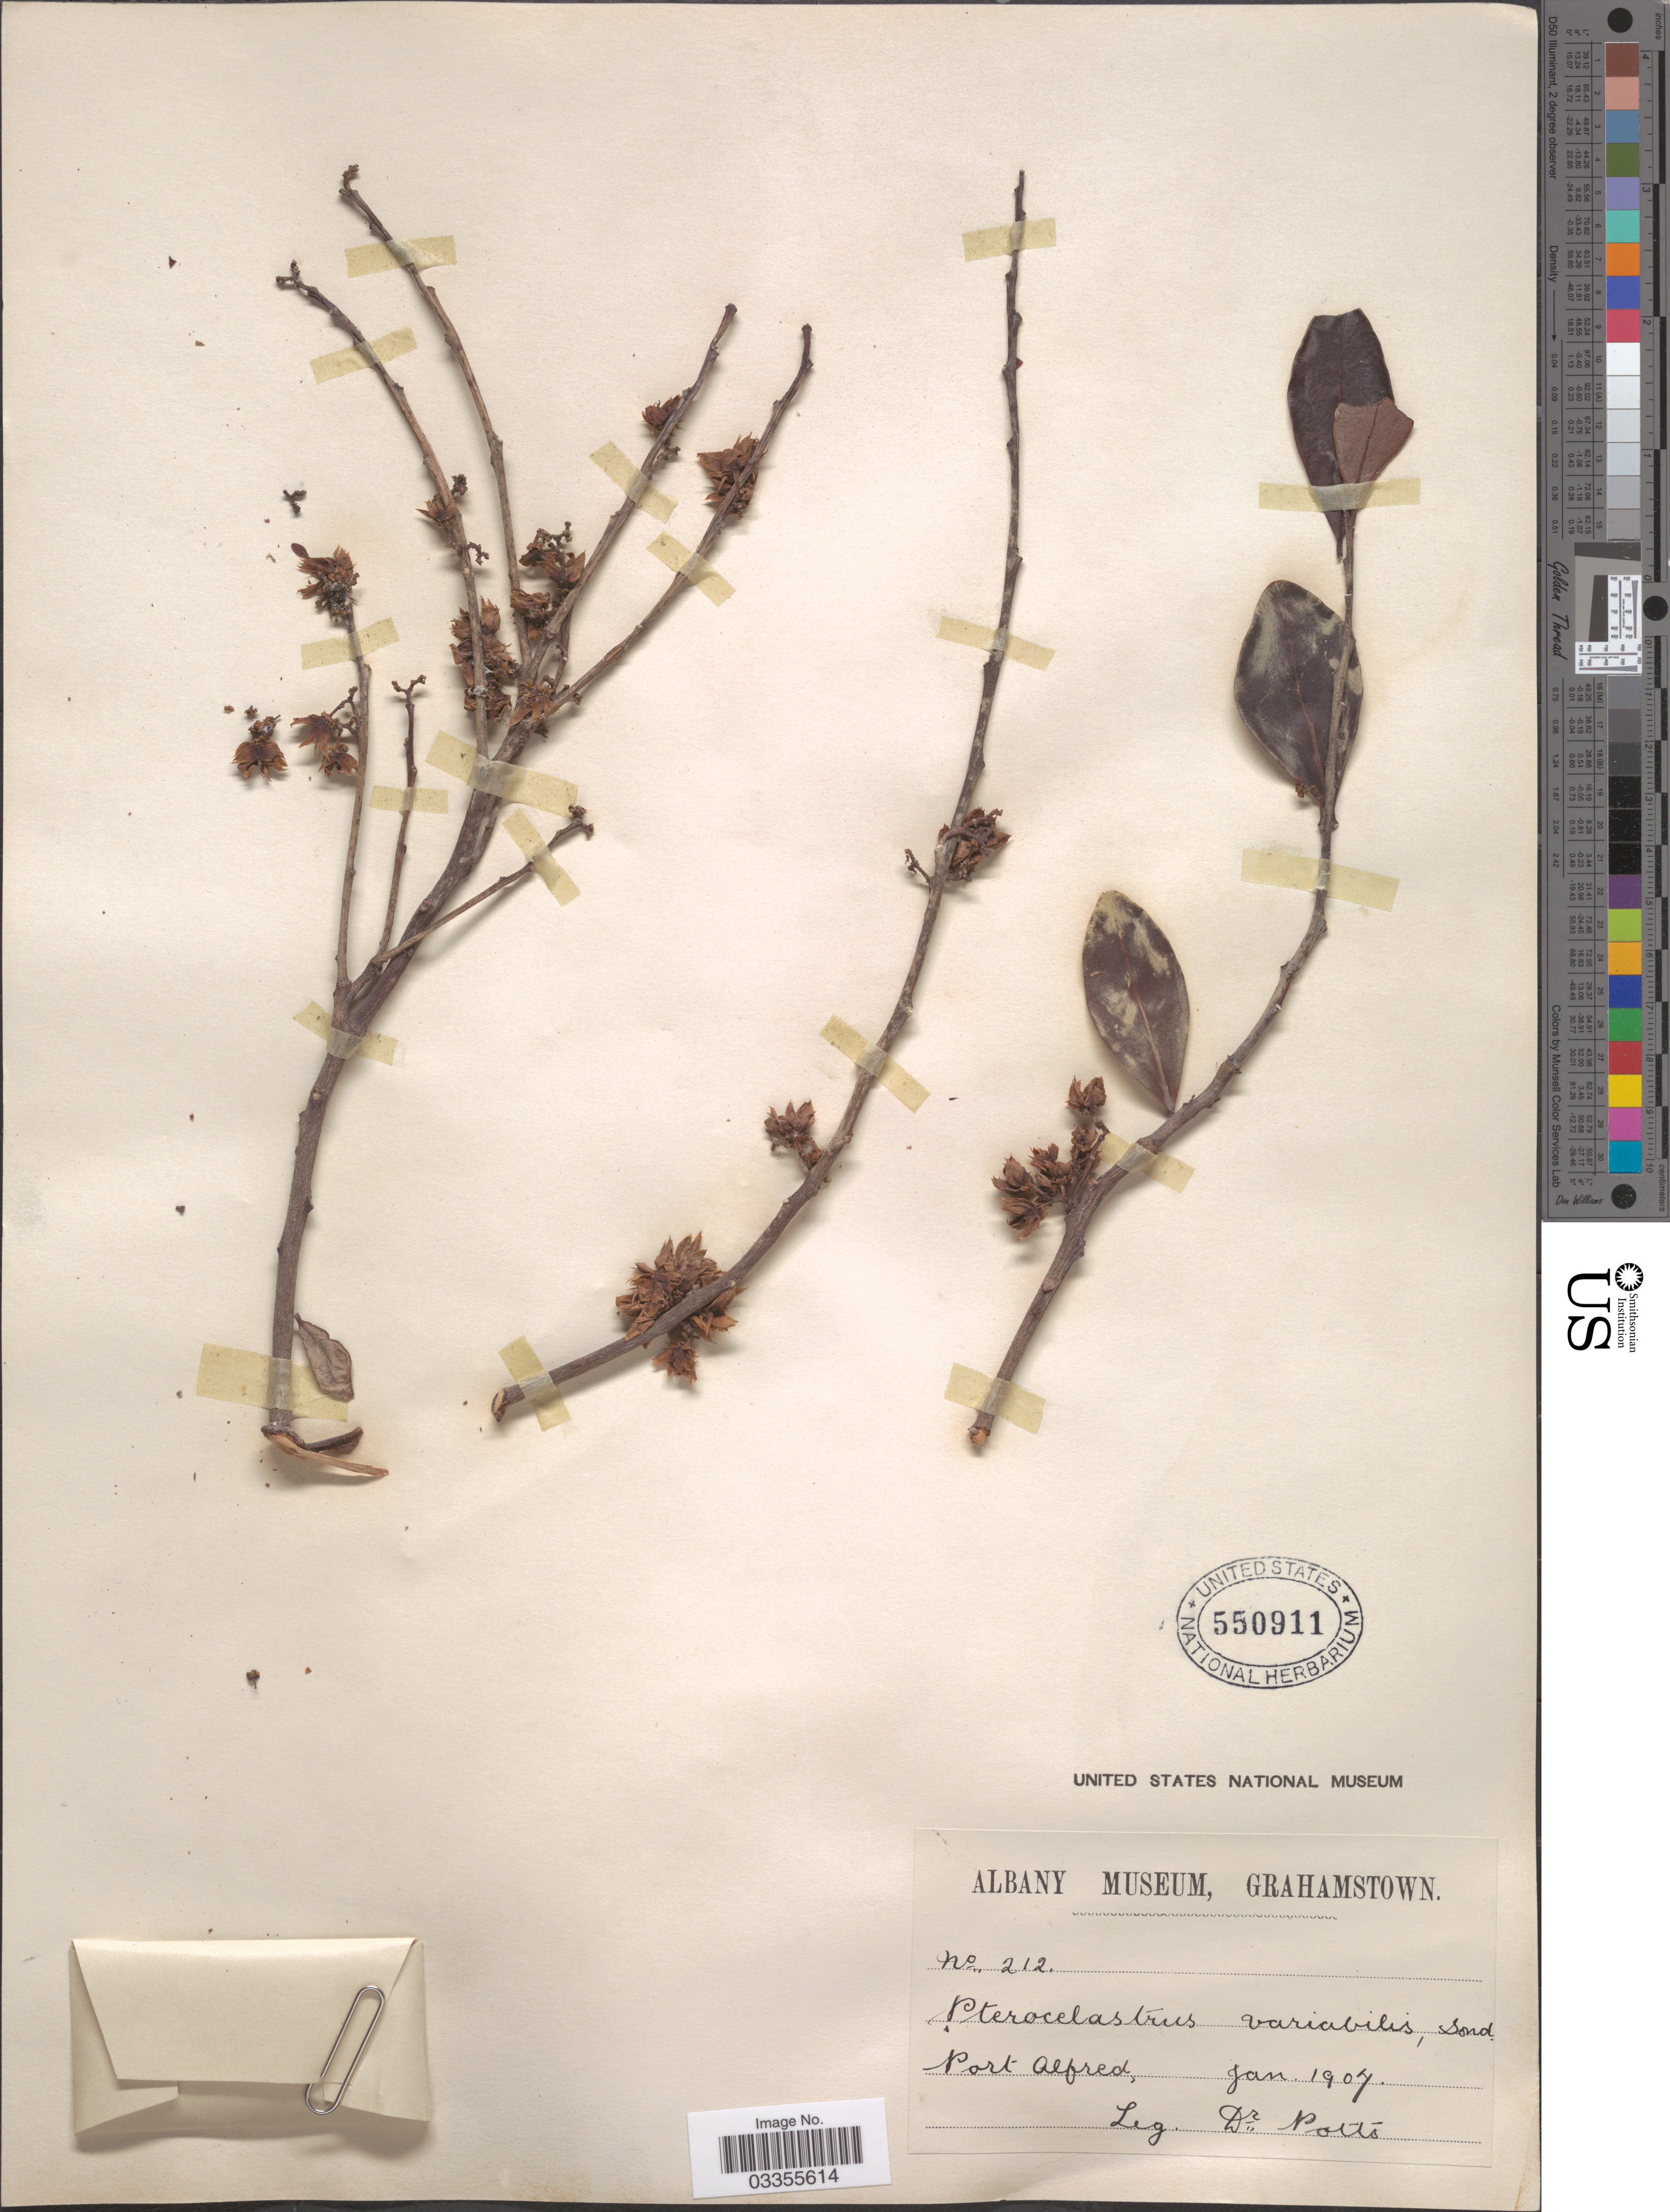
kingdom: Plantae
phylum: Tracheophyta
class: Magnoliopsida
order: Celastrales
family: Celastraceae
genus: Pterocelastrus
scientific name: Pterocelastrus tricuspidatus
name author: Walp.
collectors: Potts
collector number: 212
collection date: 1907-01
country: South Africa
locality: Port Alfred.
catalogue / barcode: US 550911